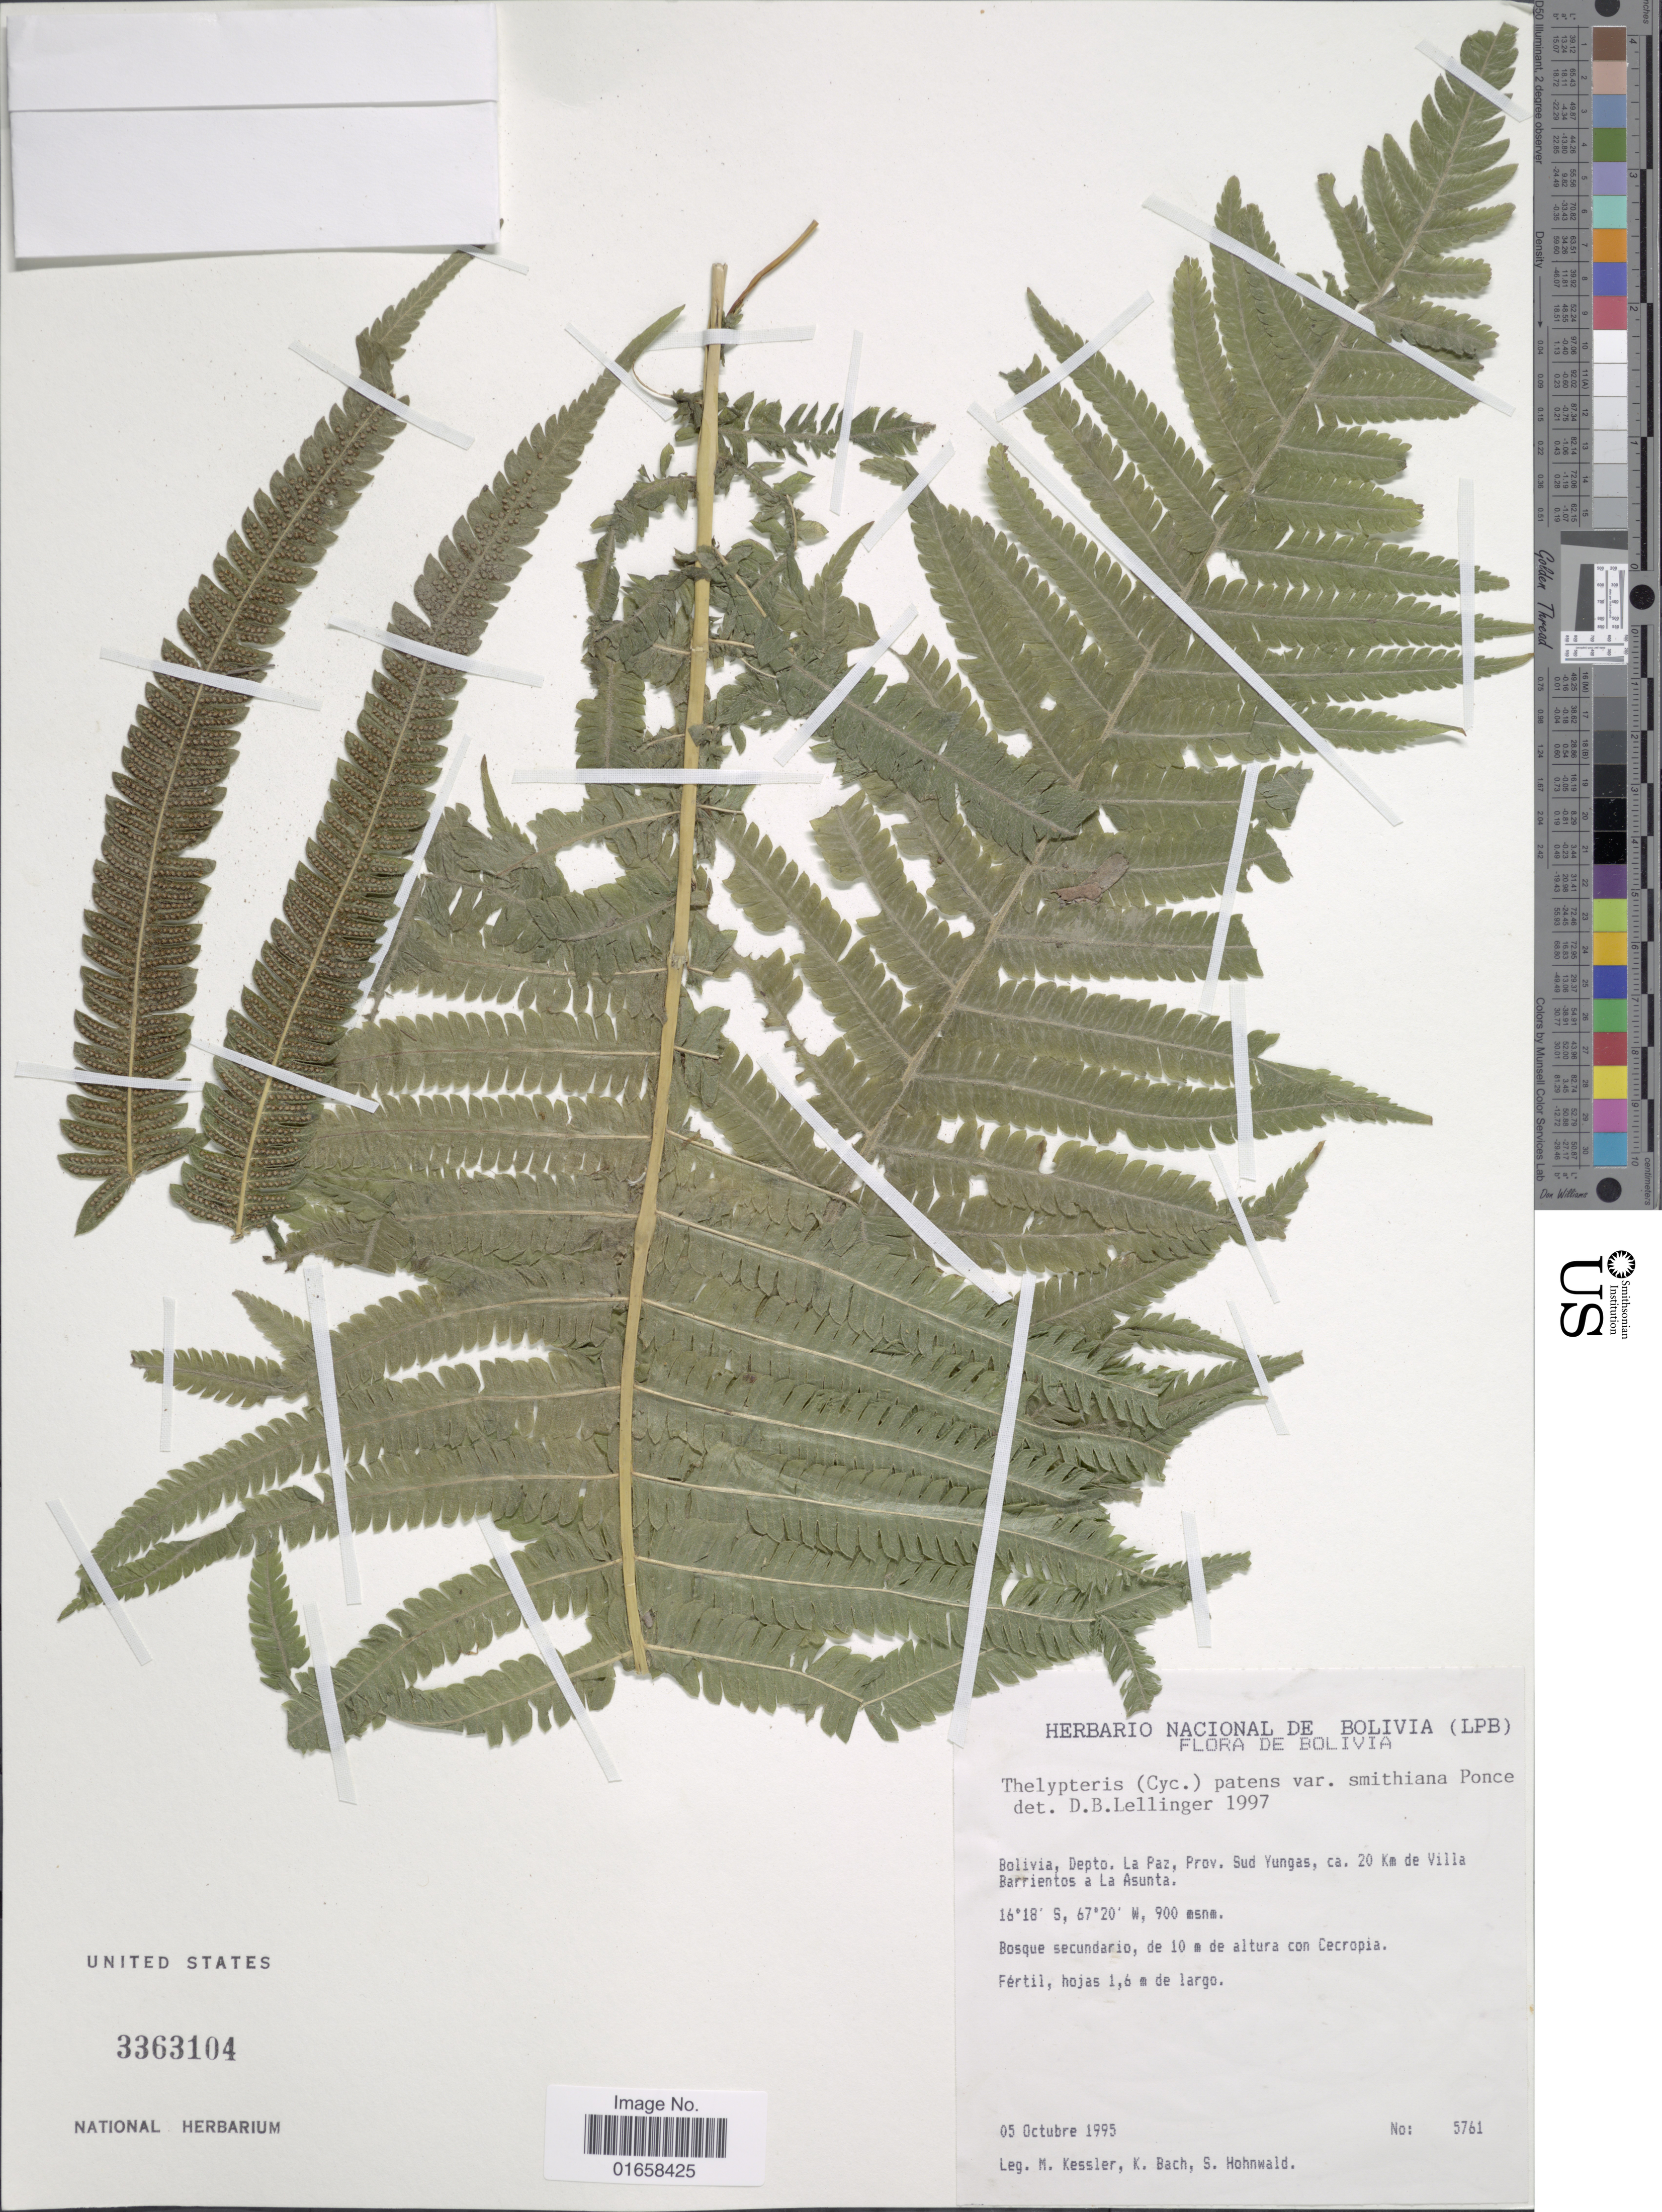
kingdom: Plantae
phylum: Tracheophyta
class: Polypodiopsida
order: Polypodiales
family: Thelypteridaceae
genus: Christella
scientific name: Christella patens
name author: (Sw.) Holttum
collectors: M. Kessler, K. Bach & S. Hohnwald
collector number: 5761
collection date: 1995-10-05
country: Bolivia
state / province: La Paz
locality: Depto. La Paz, Prov. Yungas, ca. 20 km de Villa Barrientos a La Asunta.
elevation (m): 900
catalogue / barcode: US 3363104